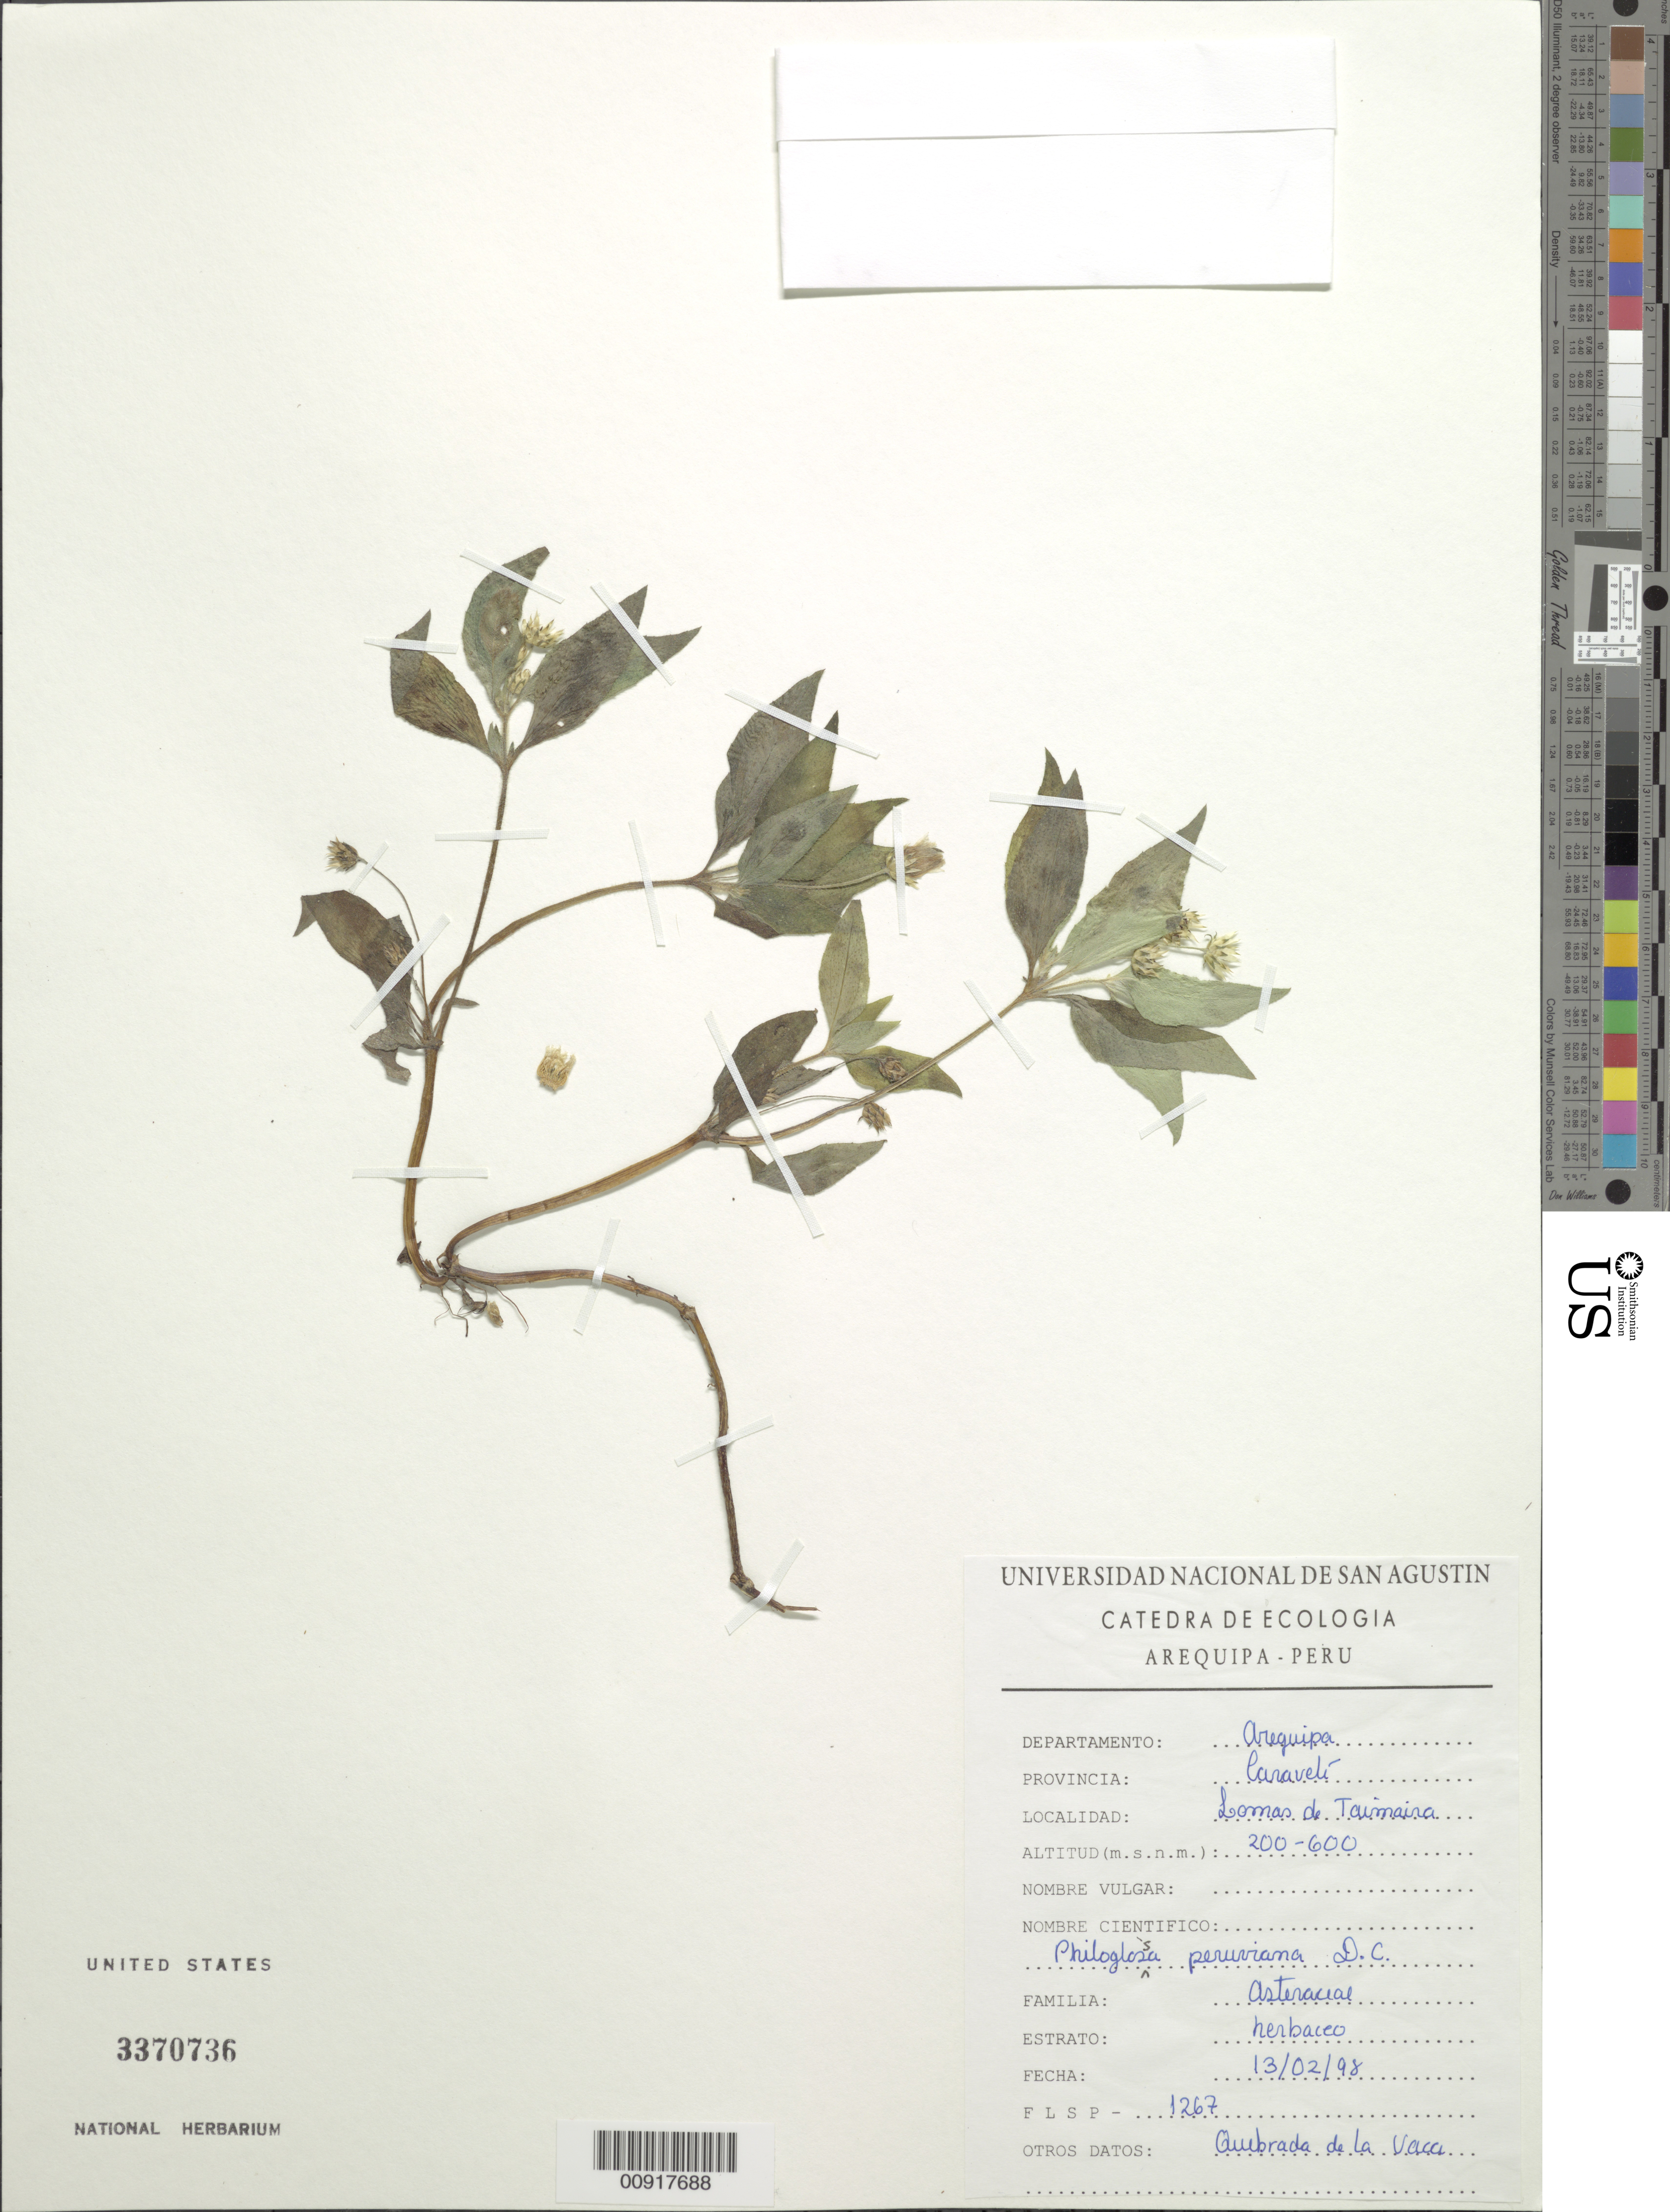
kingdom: Plantae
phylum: Tracheophyta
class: Magnoliopsida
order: Asterales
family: Asteraceae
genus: Philoglossa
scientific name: Philoglossa peruviana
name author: DC.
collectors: FLSP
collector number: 1267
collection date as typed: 13 February 1998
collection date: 1998-02-13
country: Peru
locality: Prov. Caravelí, Dpto. Areguipa, Lomas de Taimaira, Quebrada de la Vaca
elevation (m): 200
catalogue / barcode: US 3370736